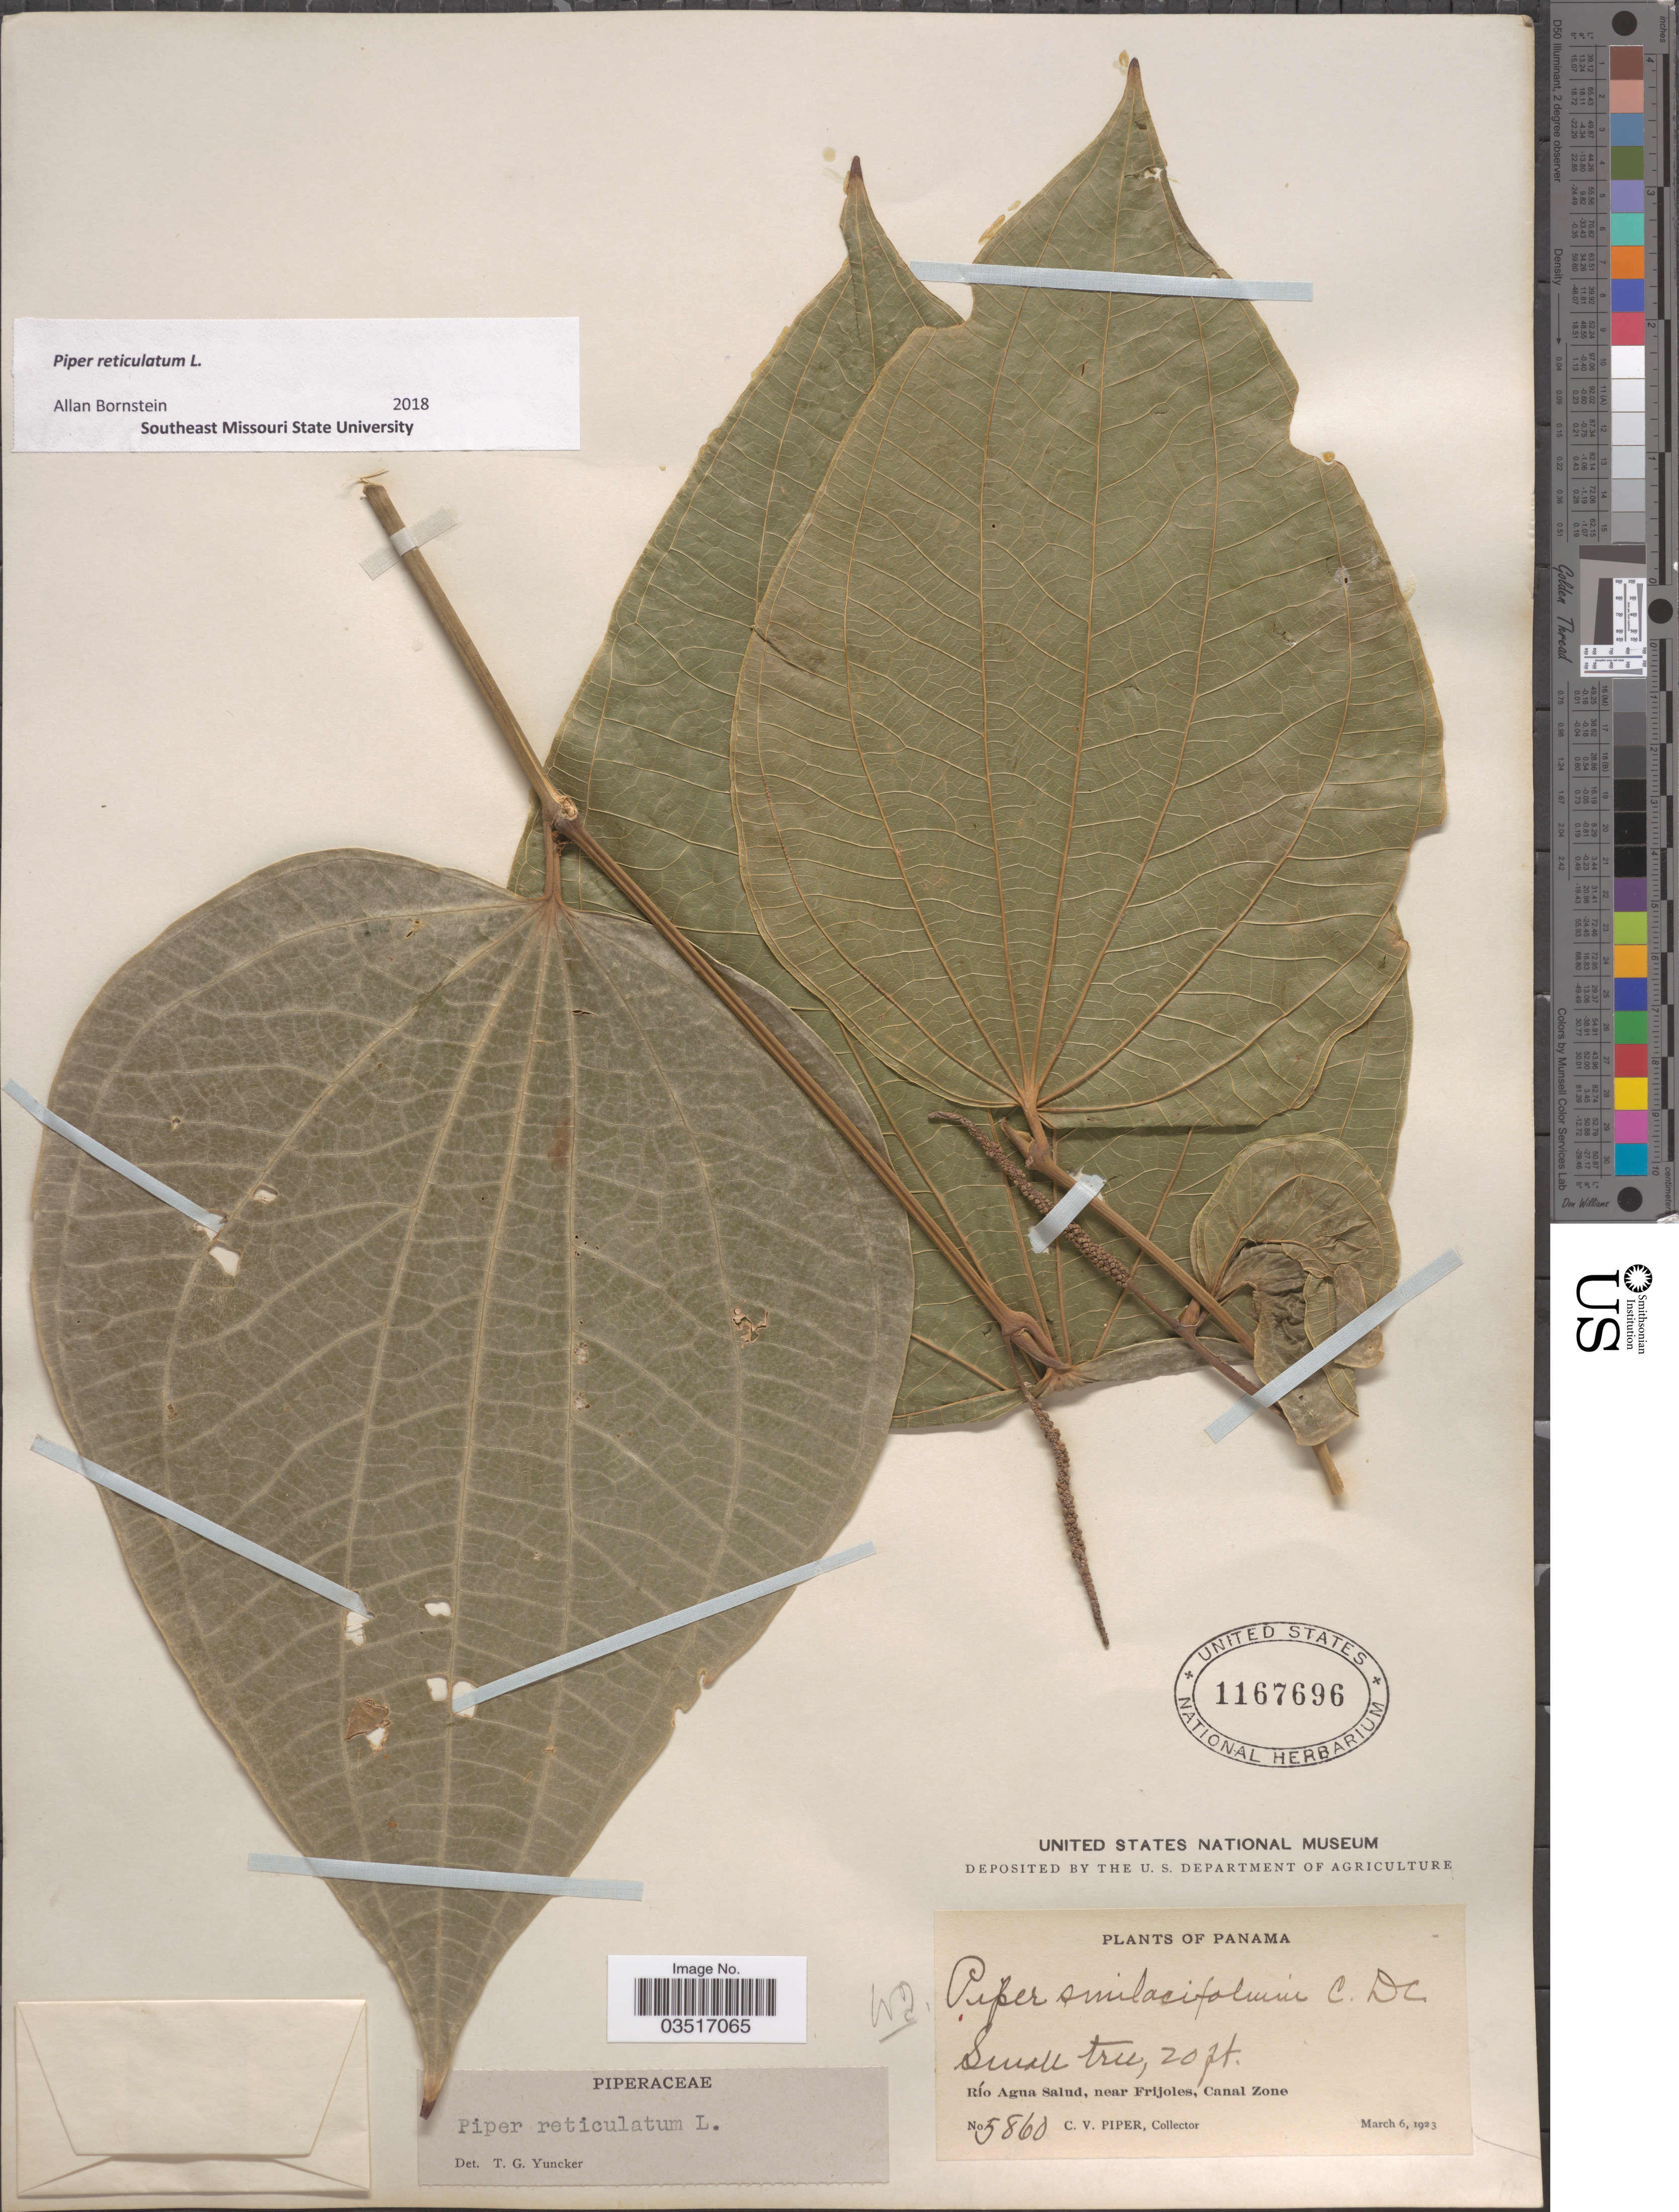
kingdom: Plantae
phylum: Tracheophyta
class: Magnoliopsida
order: Piperales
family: Piperaceae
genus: Piper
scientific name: Piper reticulatum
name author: L.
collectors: C. V. Piper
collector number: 5860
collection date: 1923-03-06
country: Panama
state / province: Colón / Panamá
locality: Río Agua Salud, near Frijoles, Canal Zone.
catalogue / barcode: US 1167696